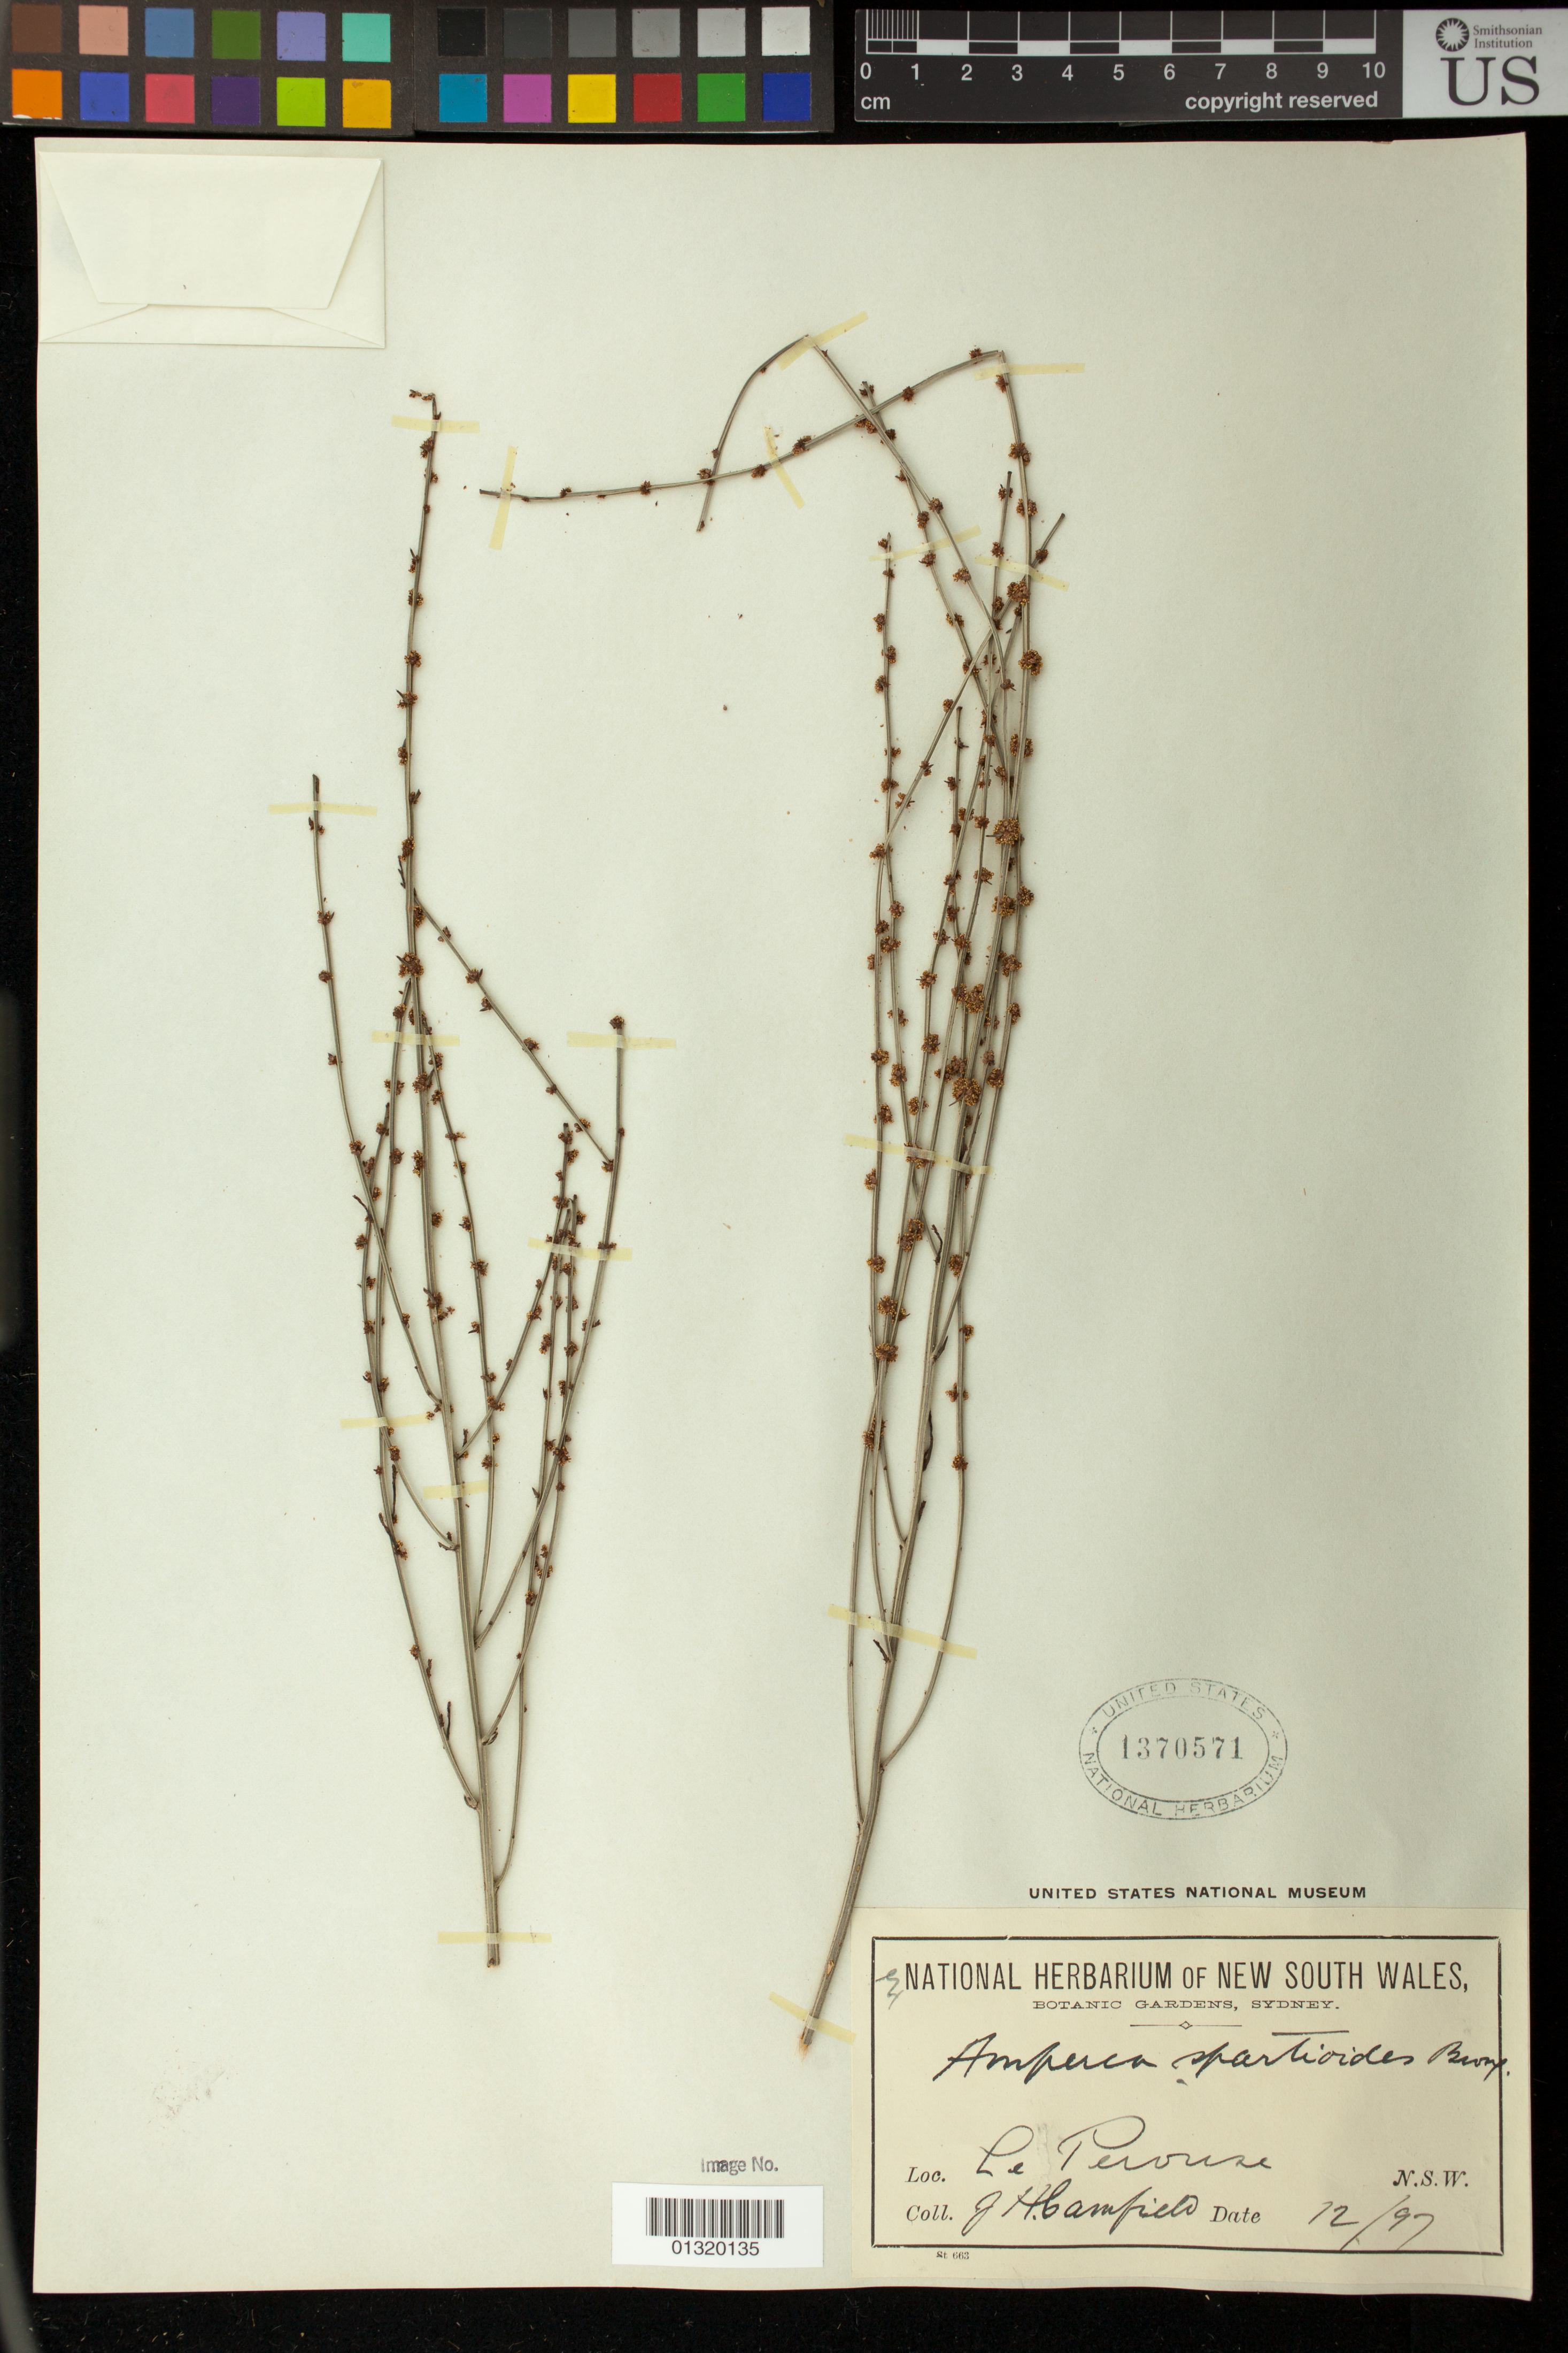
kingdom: Plantae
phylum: Tracheophyta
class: Magnoliopsida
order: Malpighiales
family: Euphorbiaceae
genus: Amperea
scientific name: Amperea xiphoclada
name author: Druce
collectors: J. Camfield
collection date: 1897-12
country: Australia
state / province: New South Wales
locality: Le Perouse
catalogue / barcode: US 1370571